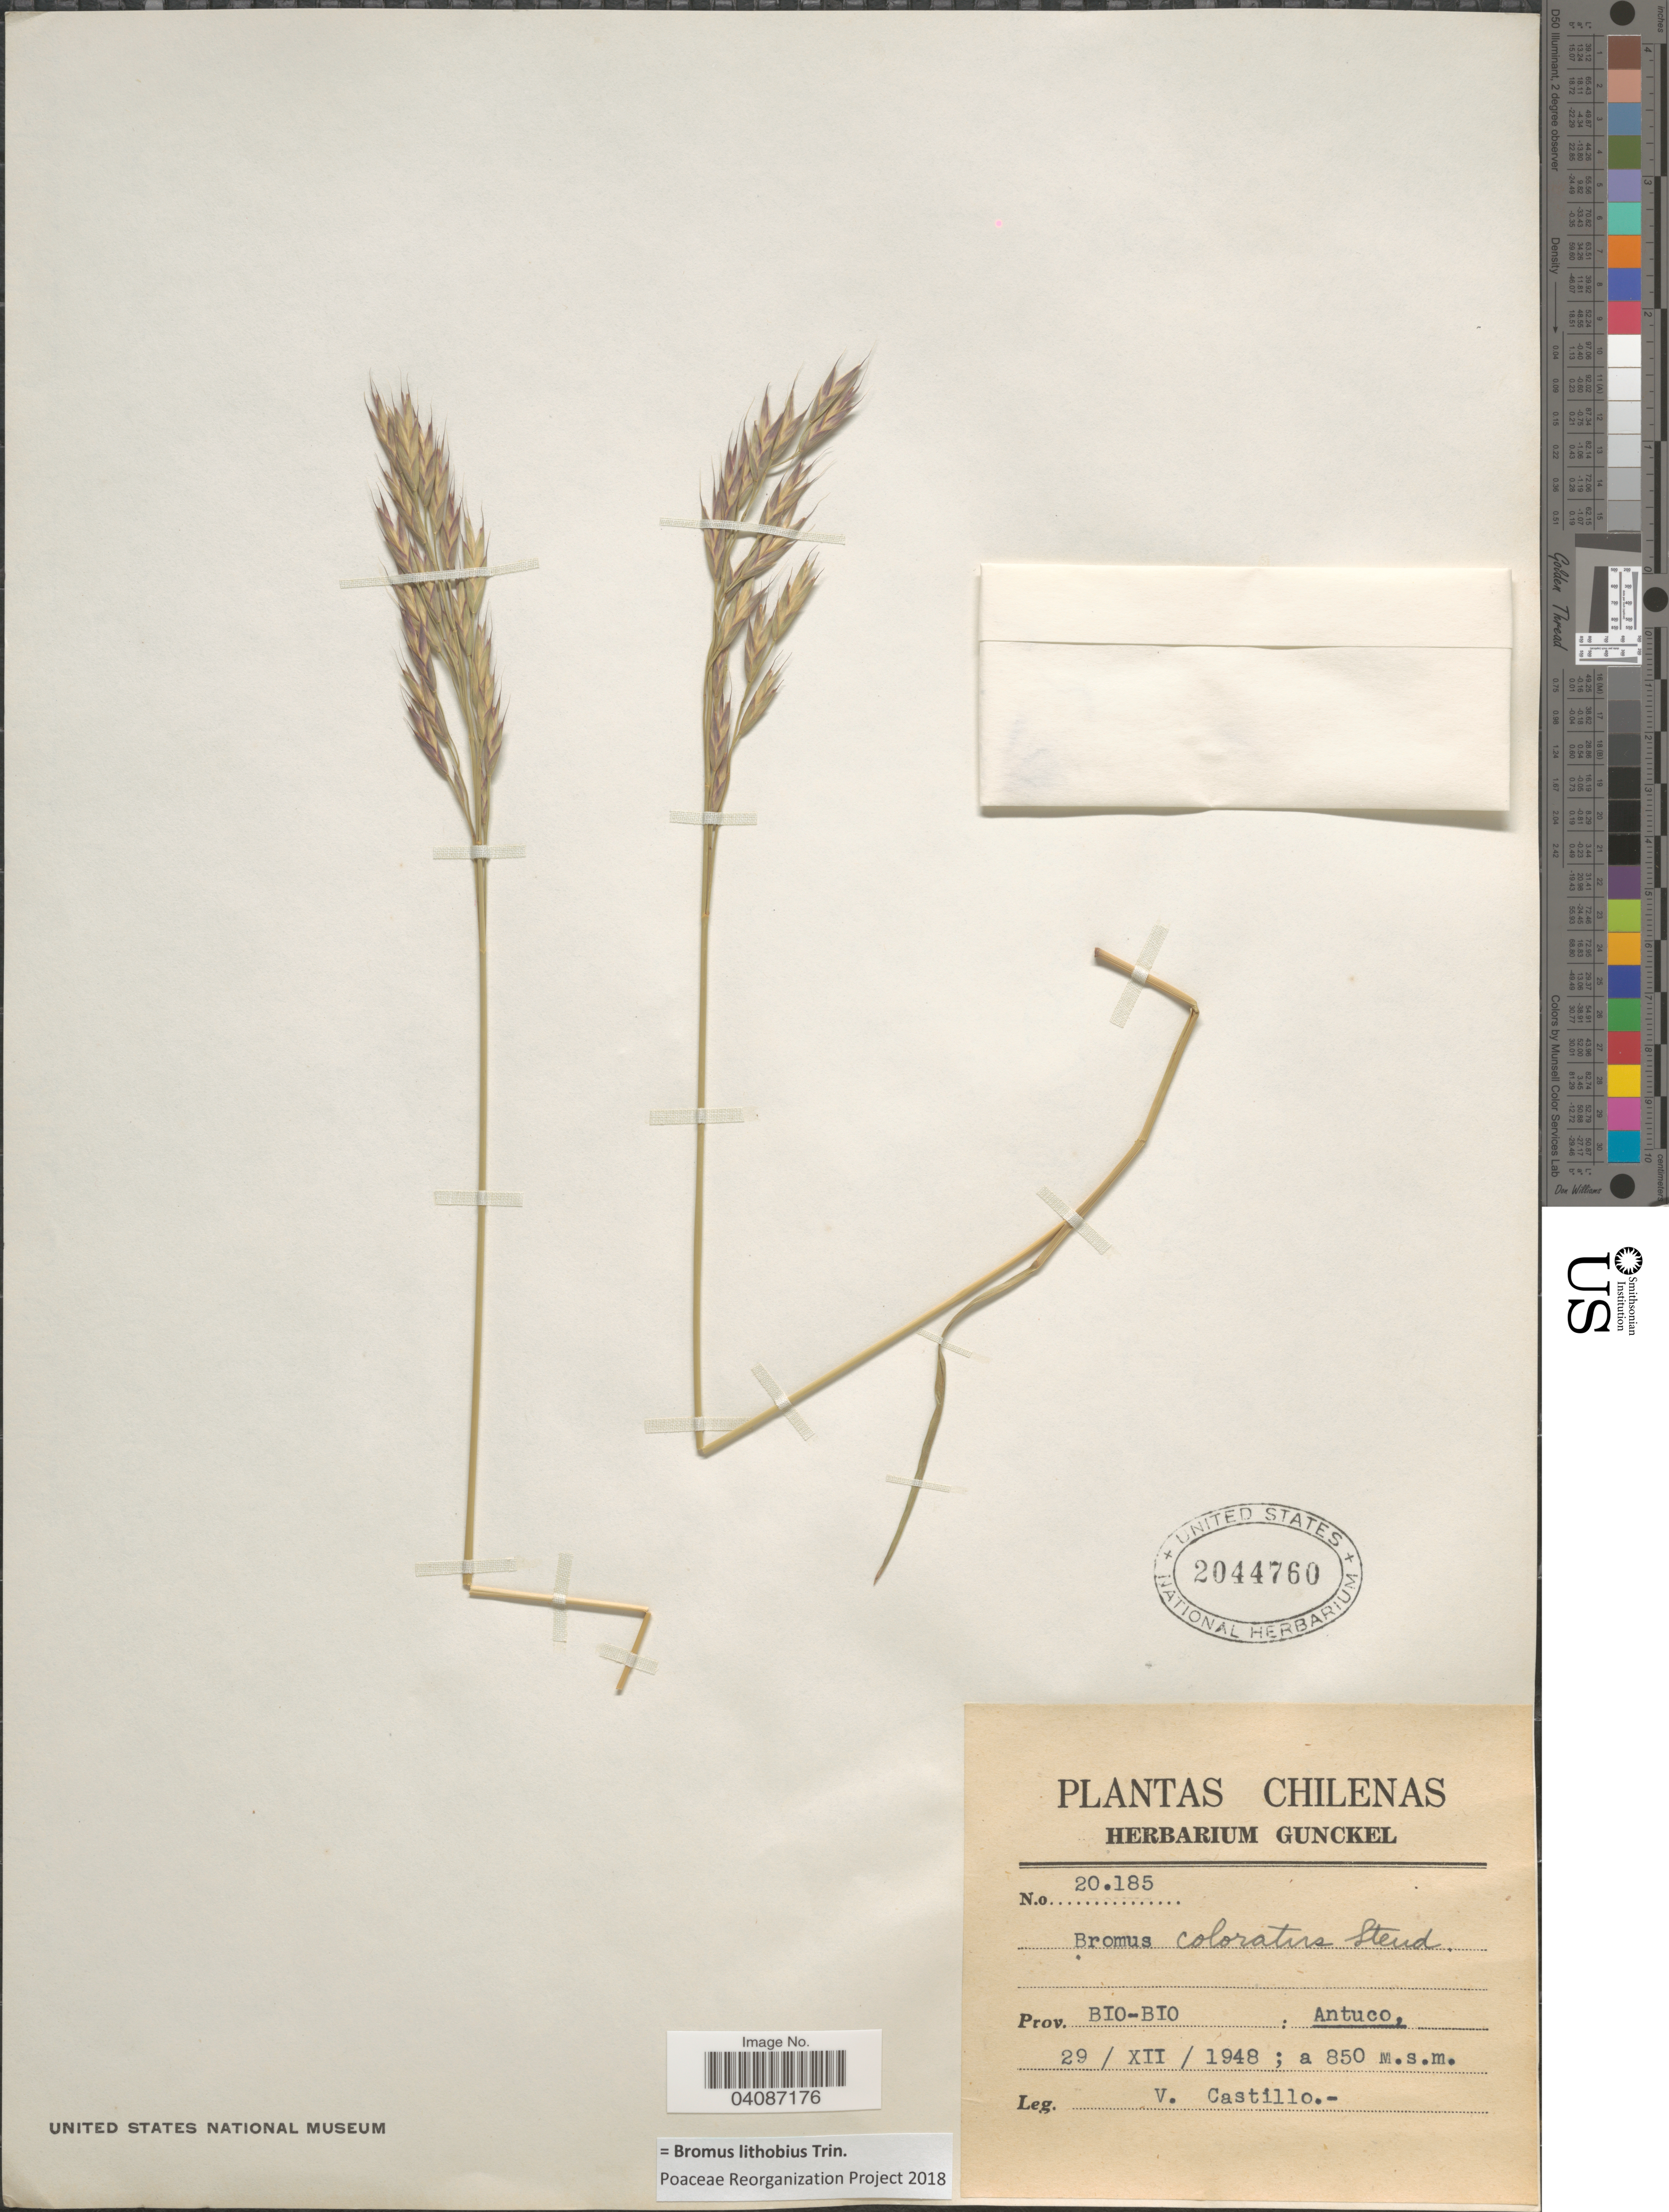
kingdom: Plantae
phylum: Tracheophyta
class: Liliopsida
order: Poales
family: Poaceae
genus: Bromus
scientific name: Bromus lithobius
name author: Trin.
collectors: V. Castillo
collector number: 20185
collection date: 1948-12-29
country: Chile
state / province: Bio-Bío (VIII)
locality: Antuco.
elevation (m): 850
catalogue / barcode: US 2044760